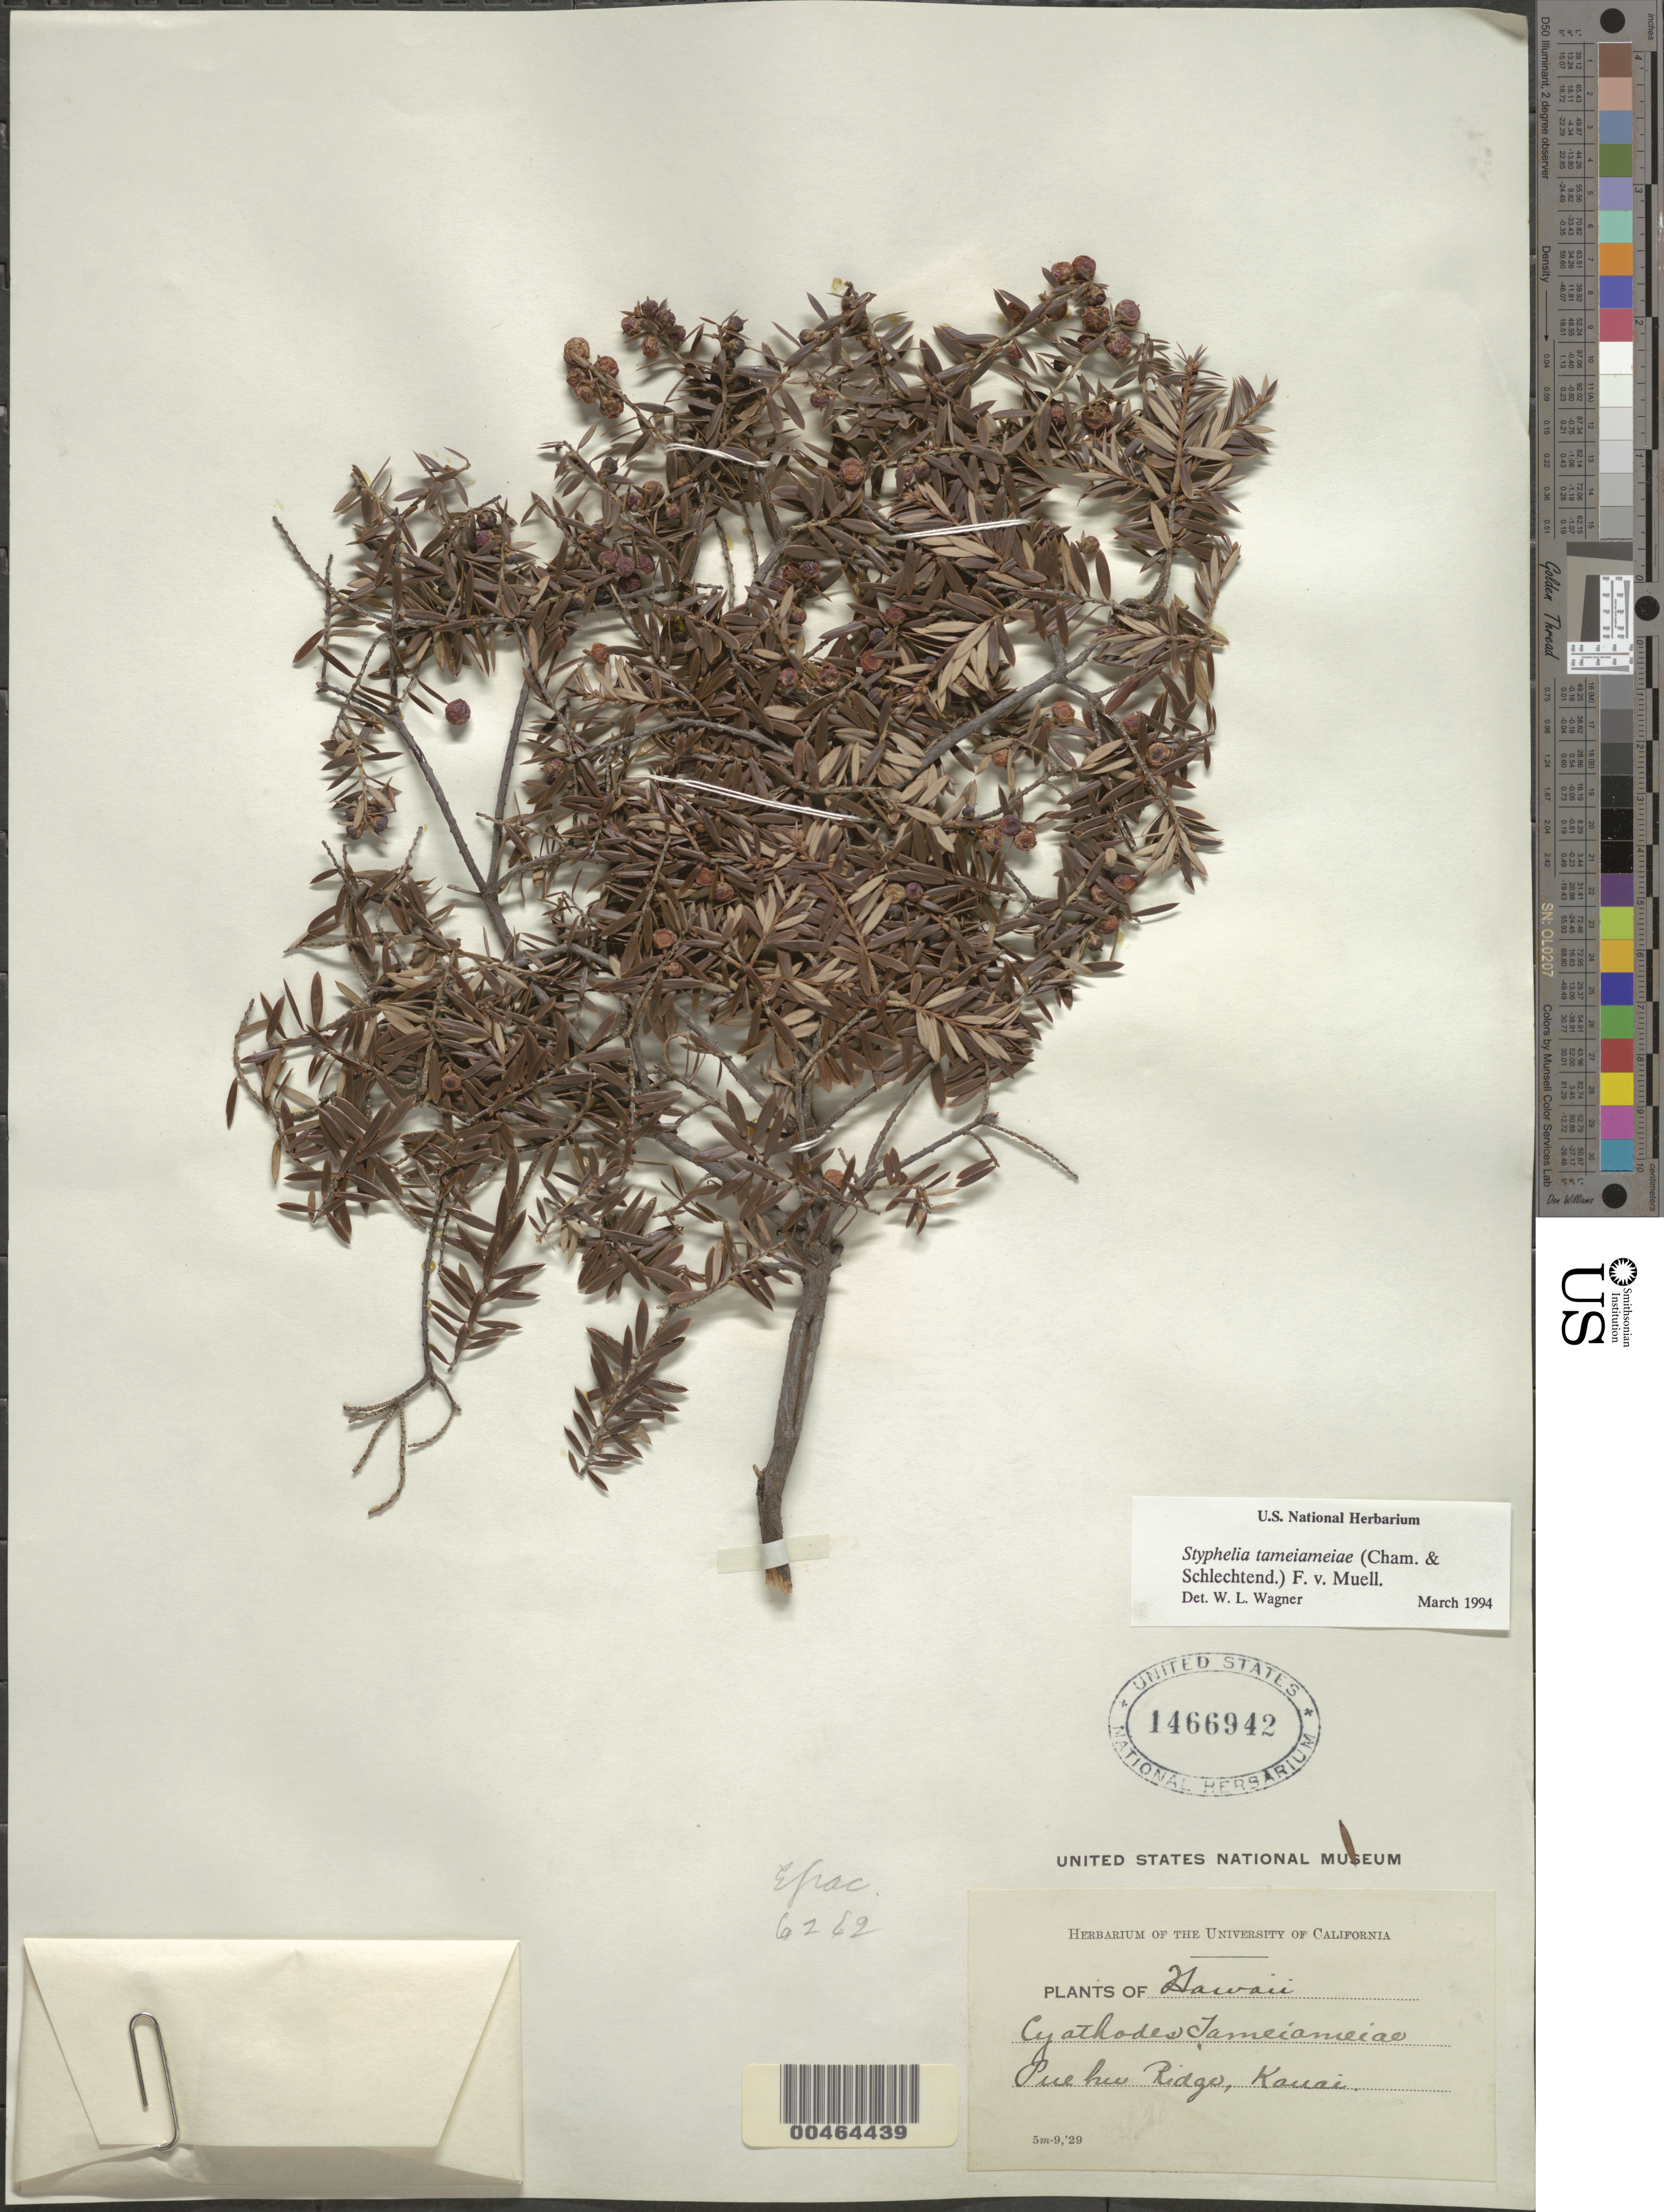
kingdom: Plantae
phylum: Tracheophyta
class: Magnoliopsida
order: Ericales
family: Ericaceae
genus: Leptecophylla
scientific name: Leptecophylla tameiameiae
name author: (Cham. & Schltdl.) C.M. Weiller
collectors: ex herb. Univ. of California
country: United States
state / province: Hawaii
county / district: Kauai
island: Kaua'i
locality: Puehu Ridge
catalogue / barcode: US 1466942